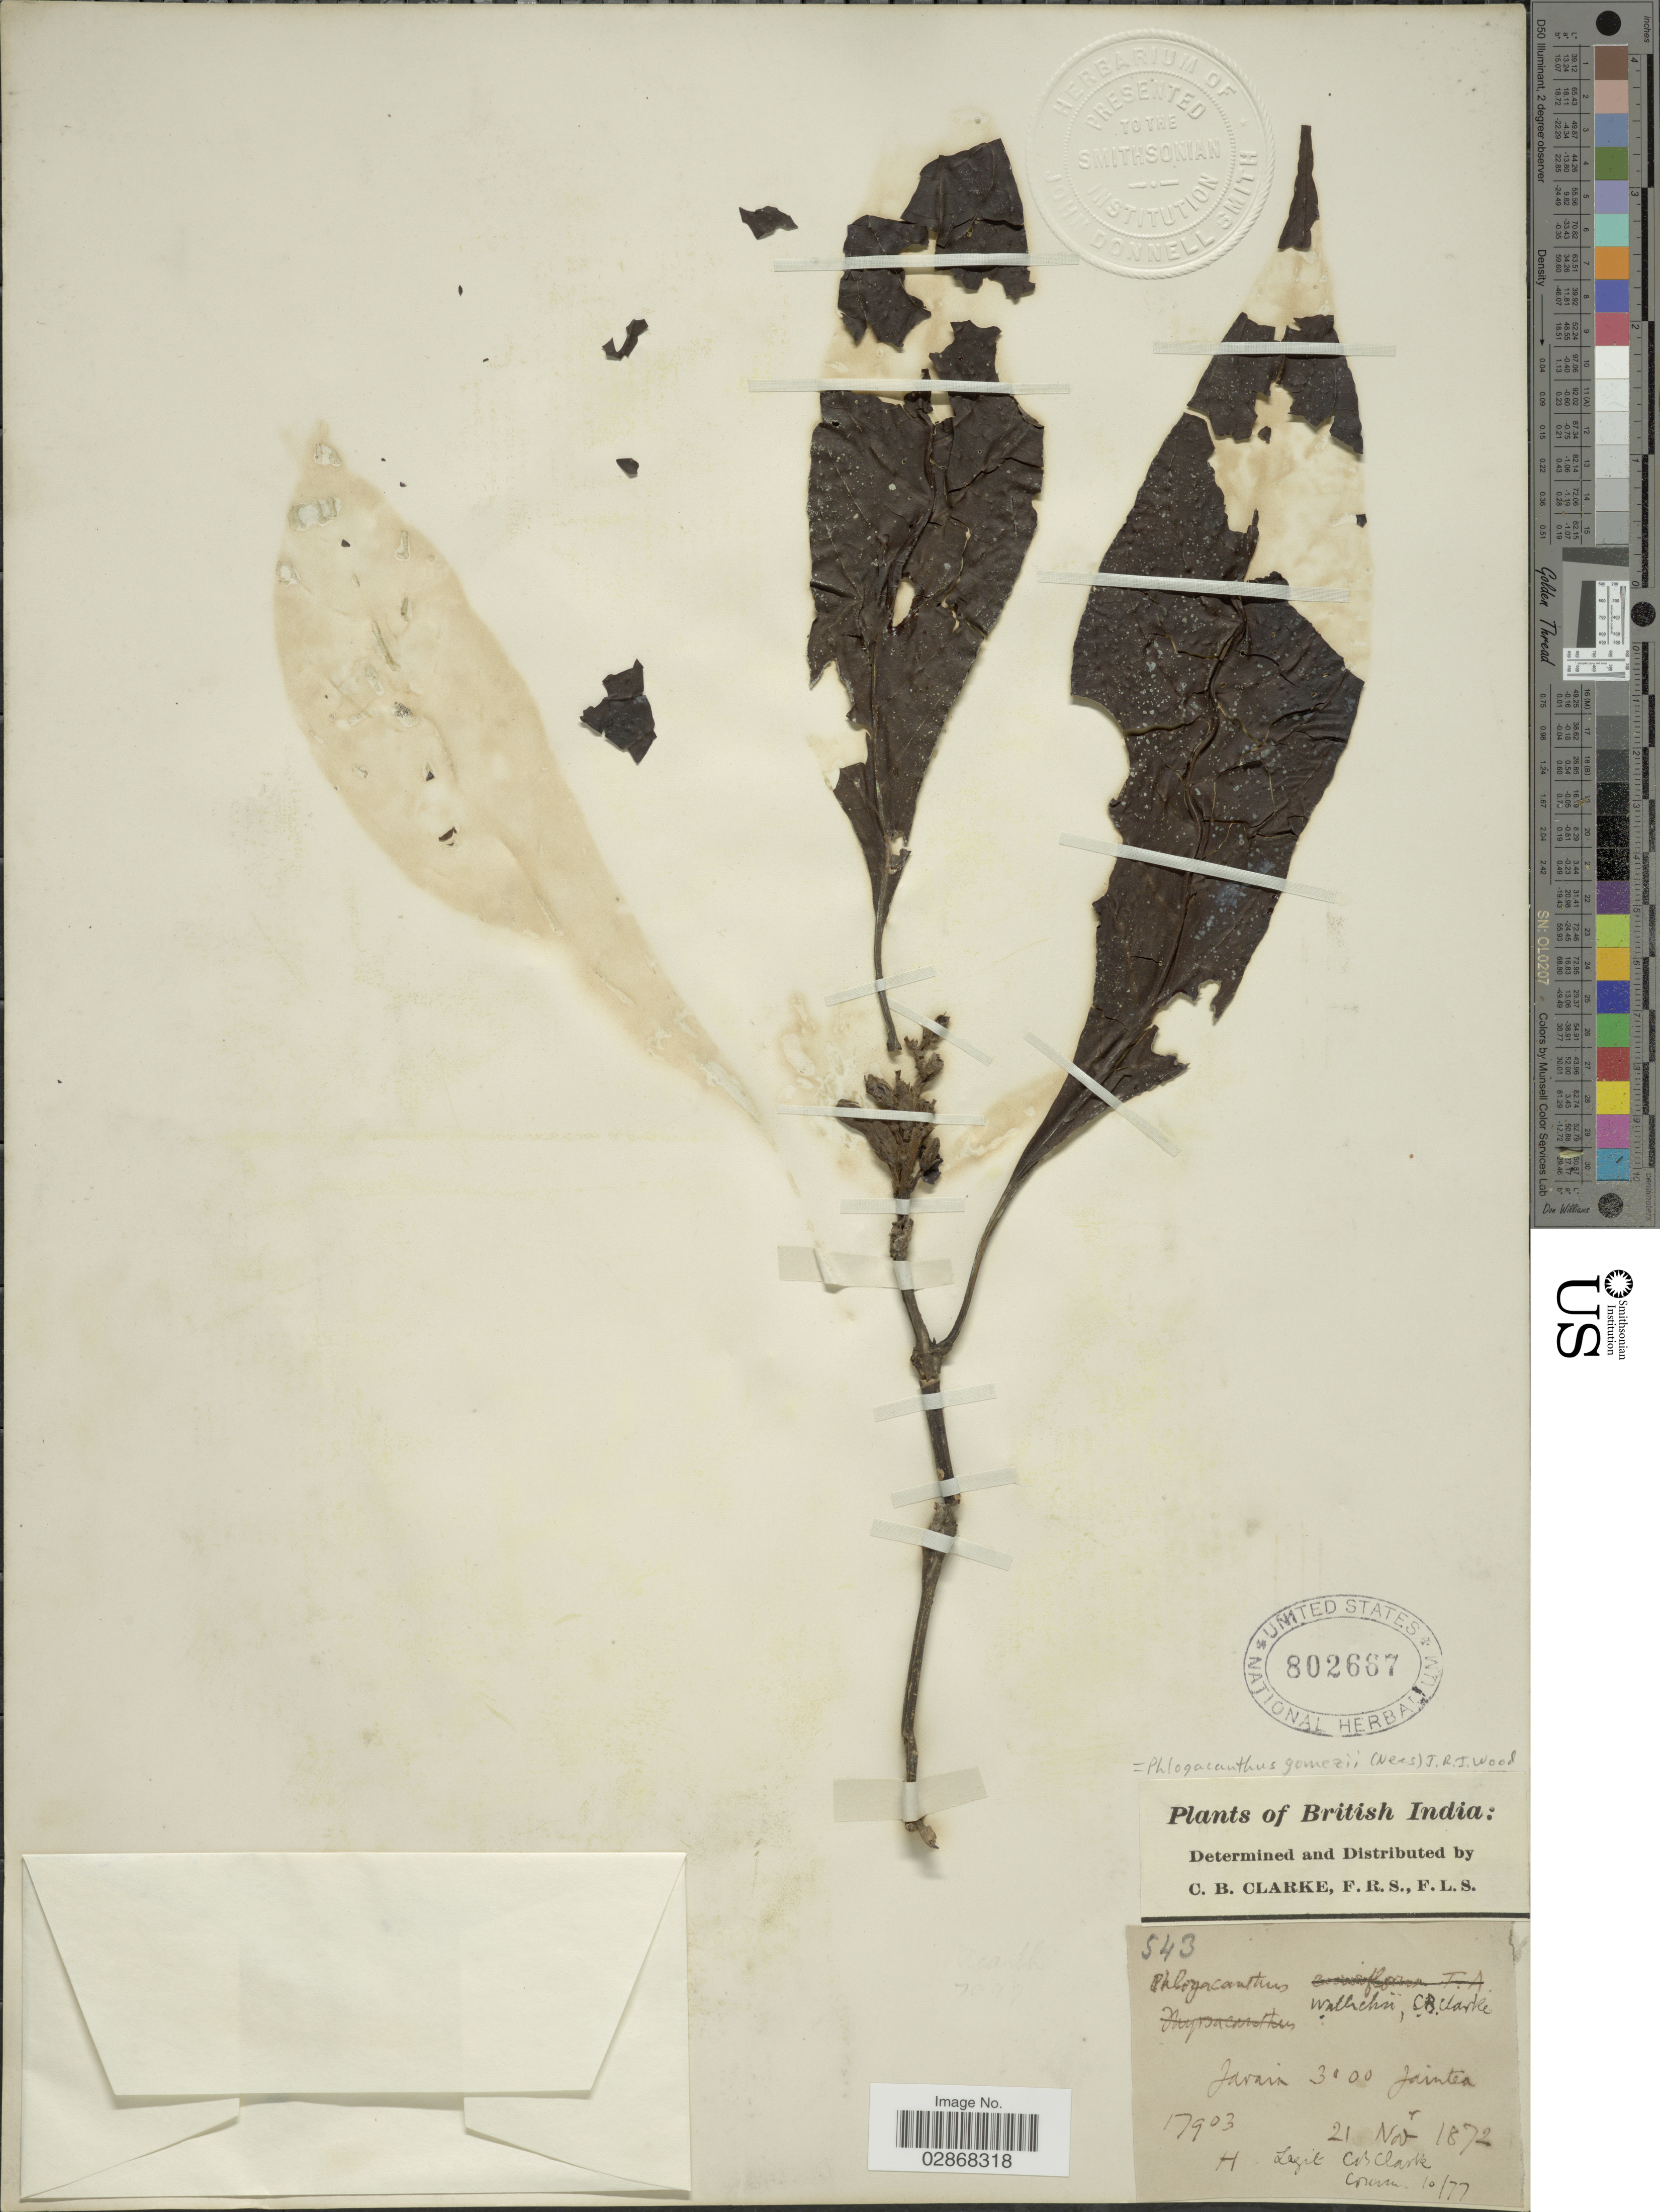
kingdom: Plantae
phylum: Tracheophyta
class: Magnoliopsida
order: Lamiales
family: Acanthaceae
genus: Phlogacanthus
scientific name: Phlogacanthus gomezii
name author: J.R.I. Wood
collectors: C. B. Clarke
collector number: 17903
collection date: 1872-11-21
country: India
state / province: Meghalaya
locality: British India, Jarain, Jaintea.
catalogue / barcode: US 802667